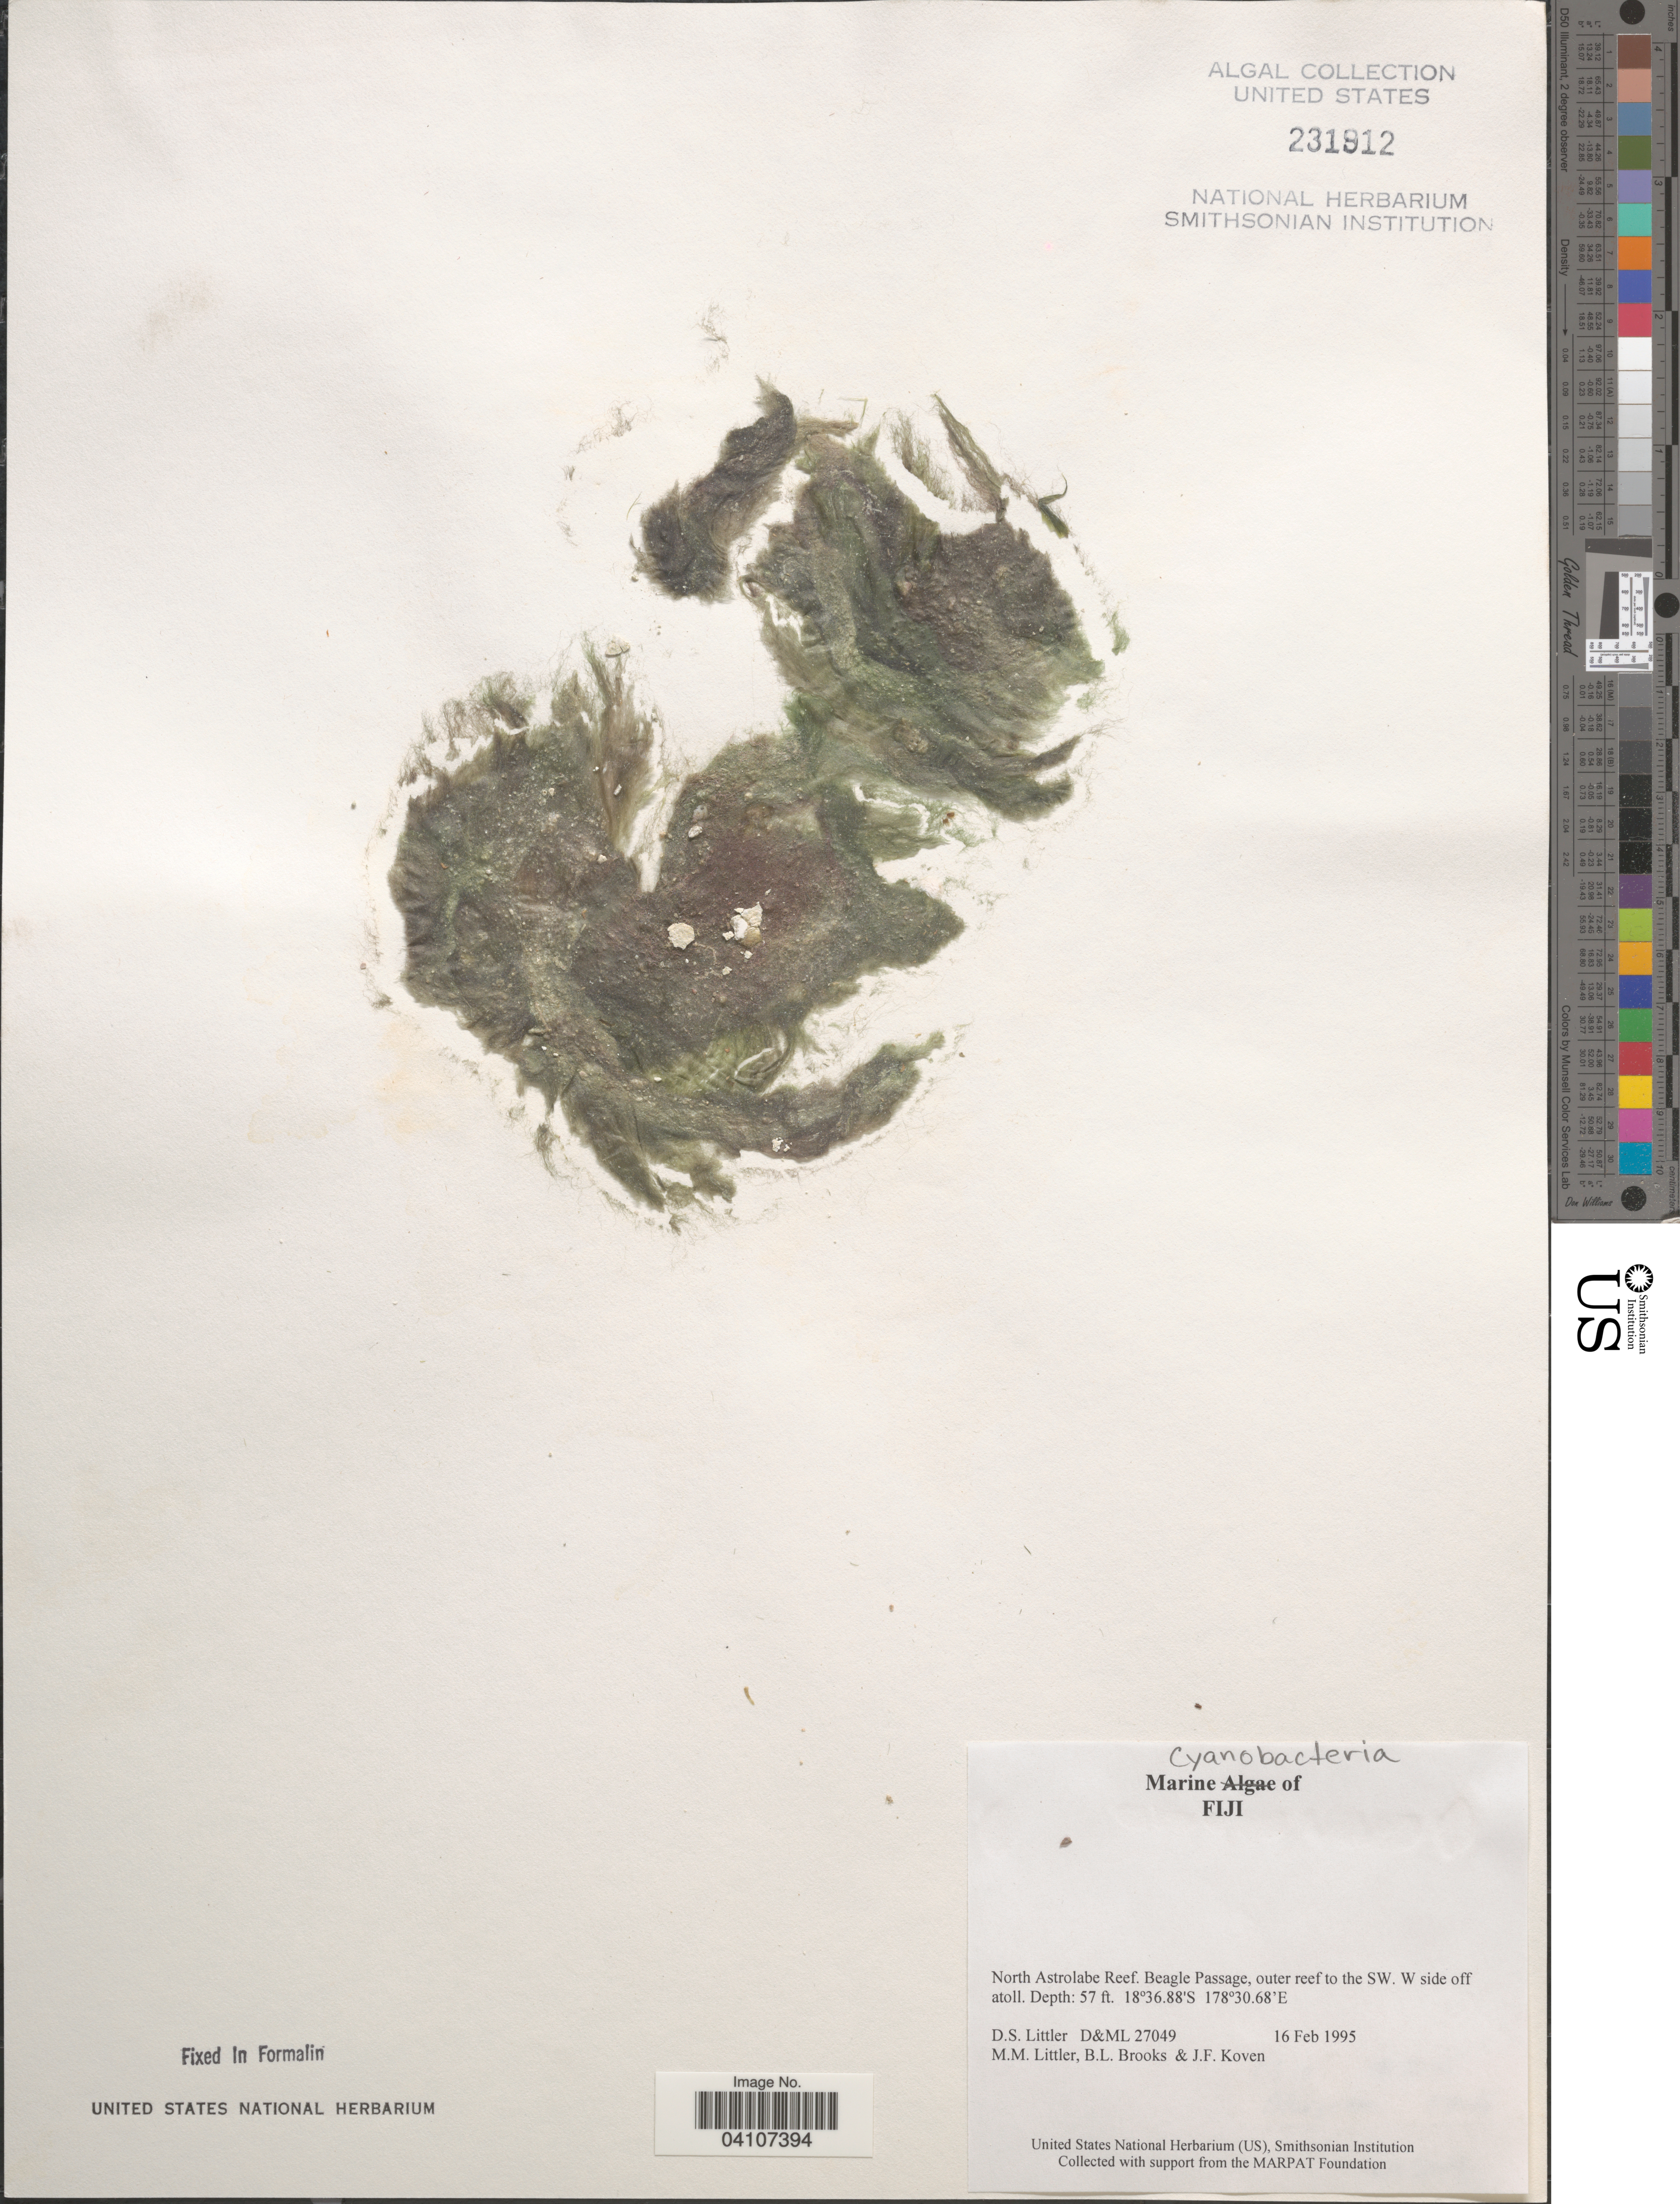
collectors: D. S. Littler, B. Brooks & J. Koven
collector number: D&ML 27049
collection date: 1995-02-16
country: Fiji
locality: North Astrolabe Reef. Beagle Passage, outer reef to the SW. W side off atoll.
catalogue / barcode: US 213812